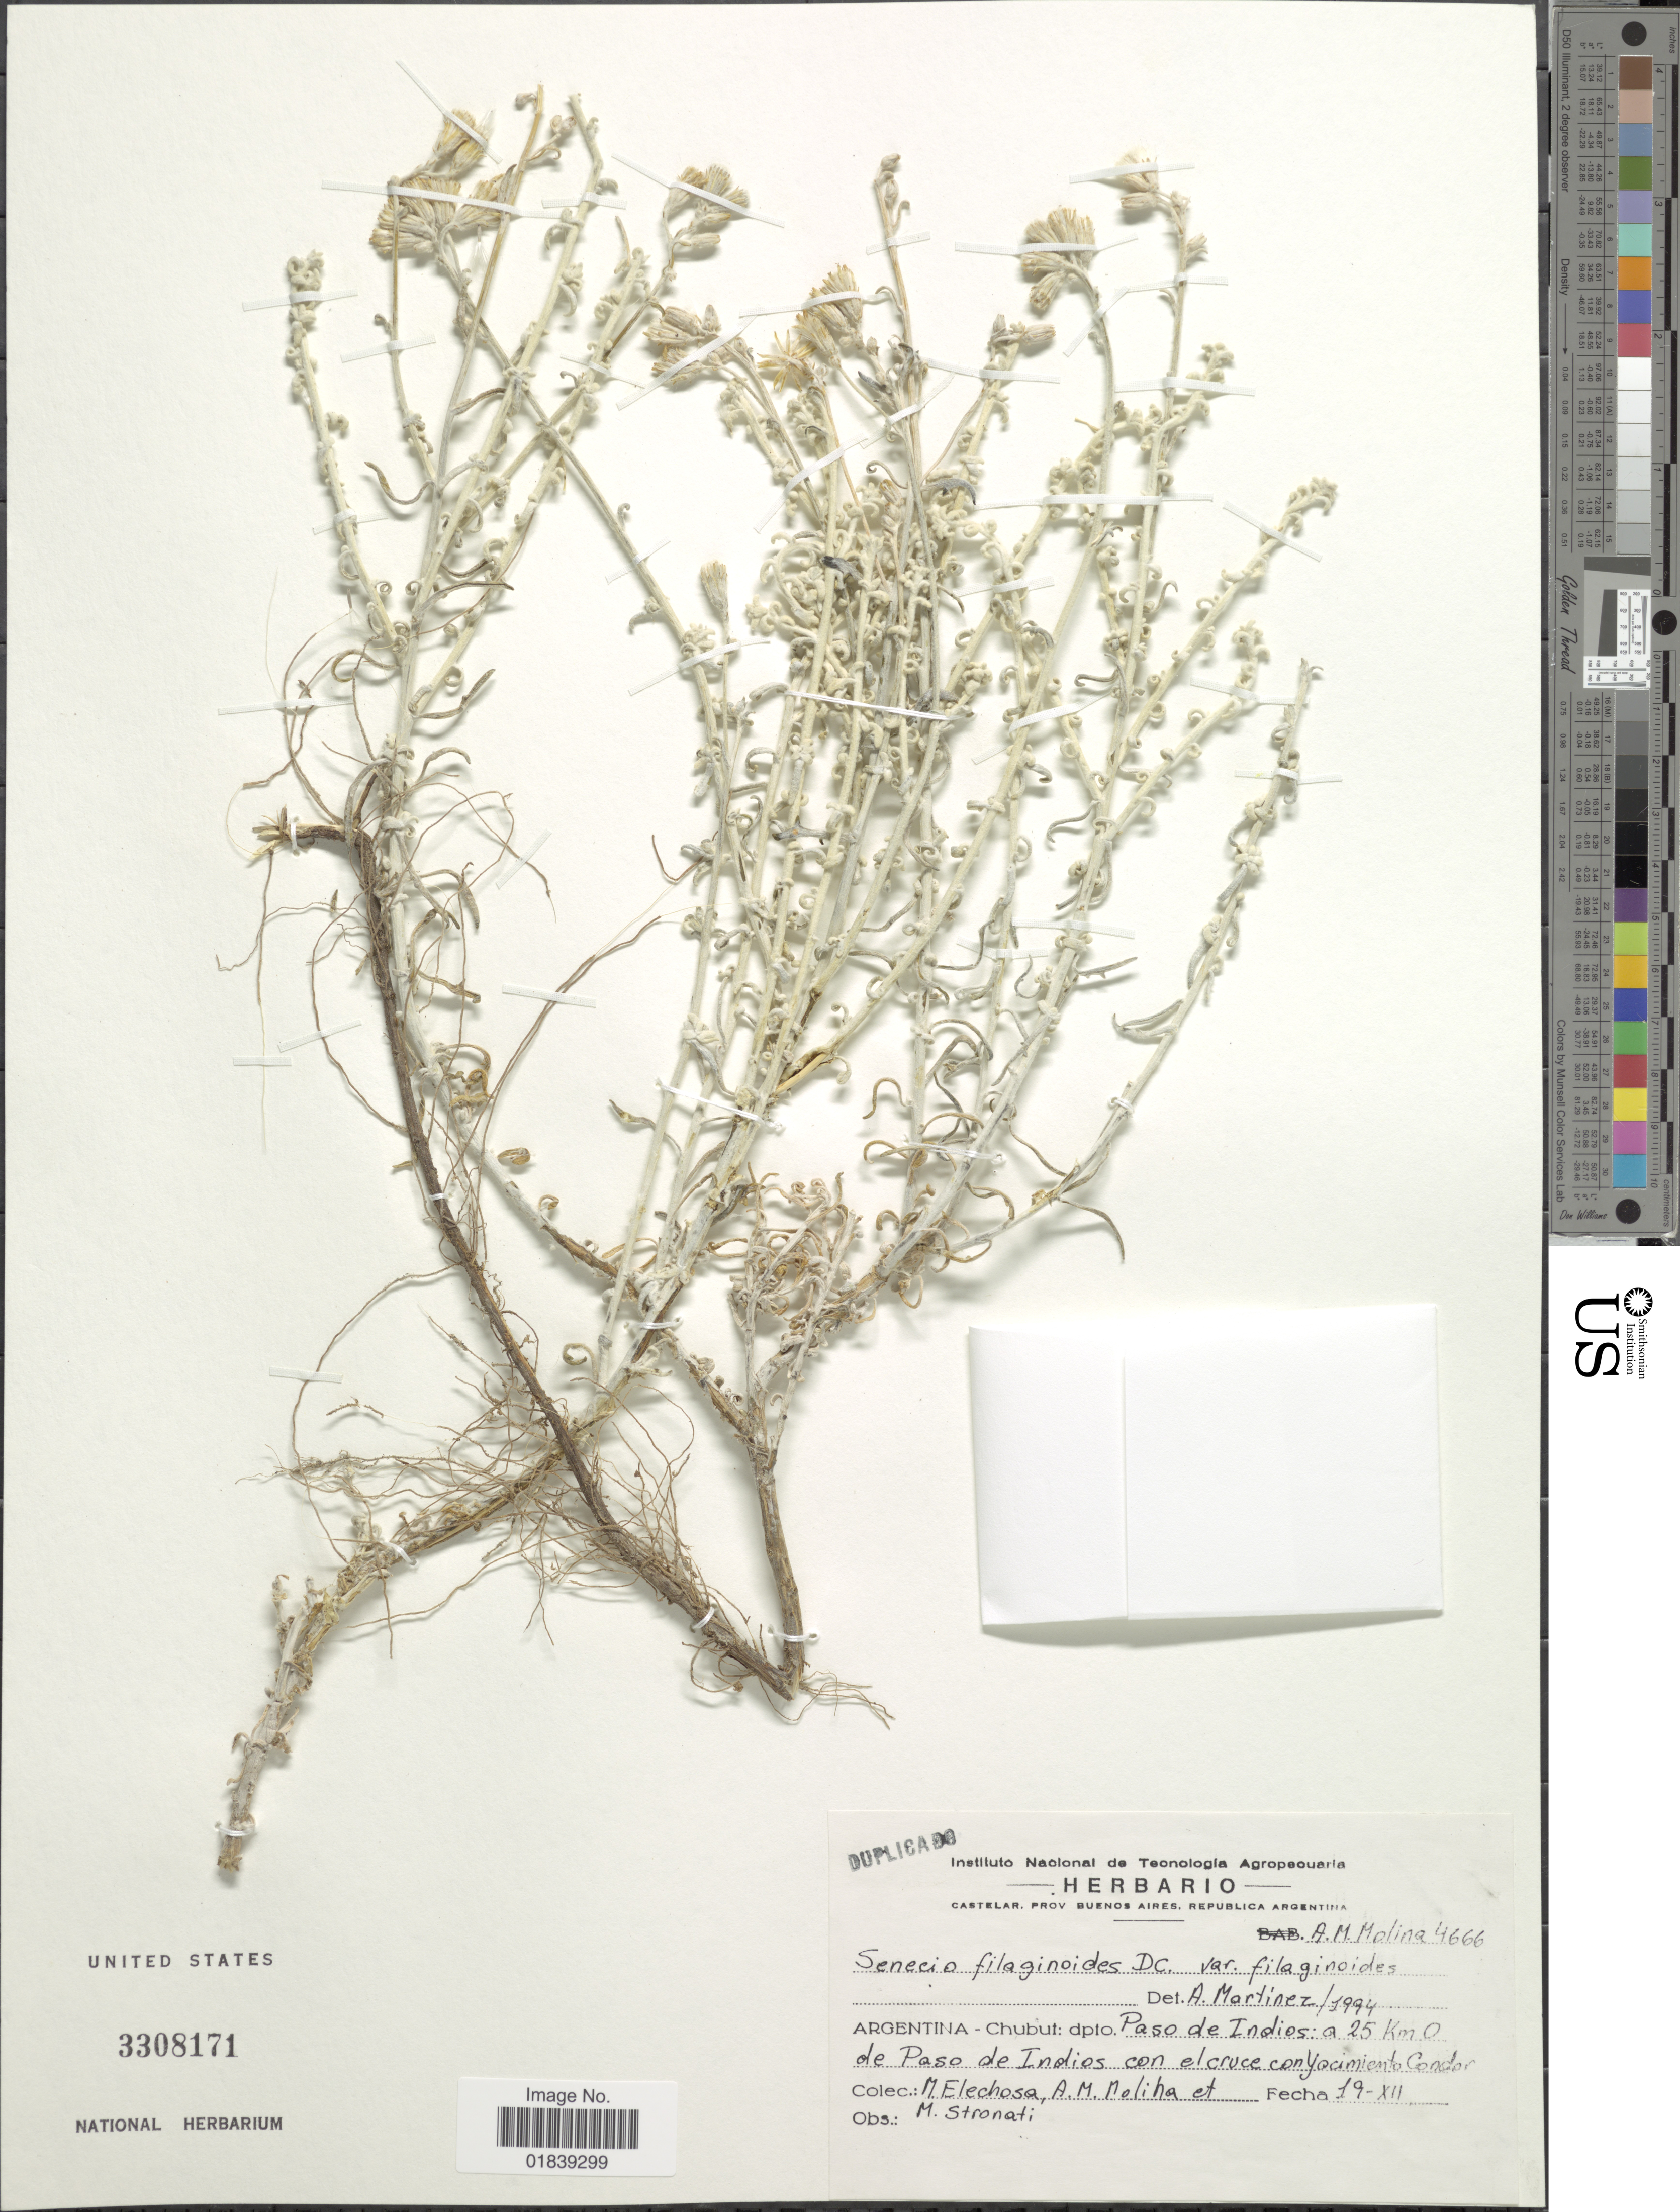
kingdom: Plantae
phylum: Tracheophyta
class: Magnoliopsida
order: Asterales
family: Asteraceae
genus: Senecio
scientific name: Senecio filaginoides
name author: DC.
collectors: M. Elechosa, A. M. Molina & M. Stronati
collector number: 4666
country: Argentina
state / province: Chubut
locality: Dpto. Paso de Indios, a 25 km O de Paso de Indios con el cruce con Yacimiento Condor.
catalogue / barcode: US 3308171